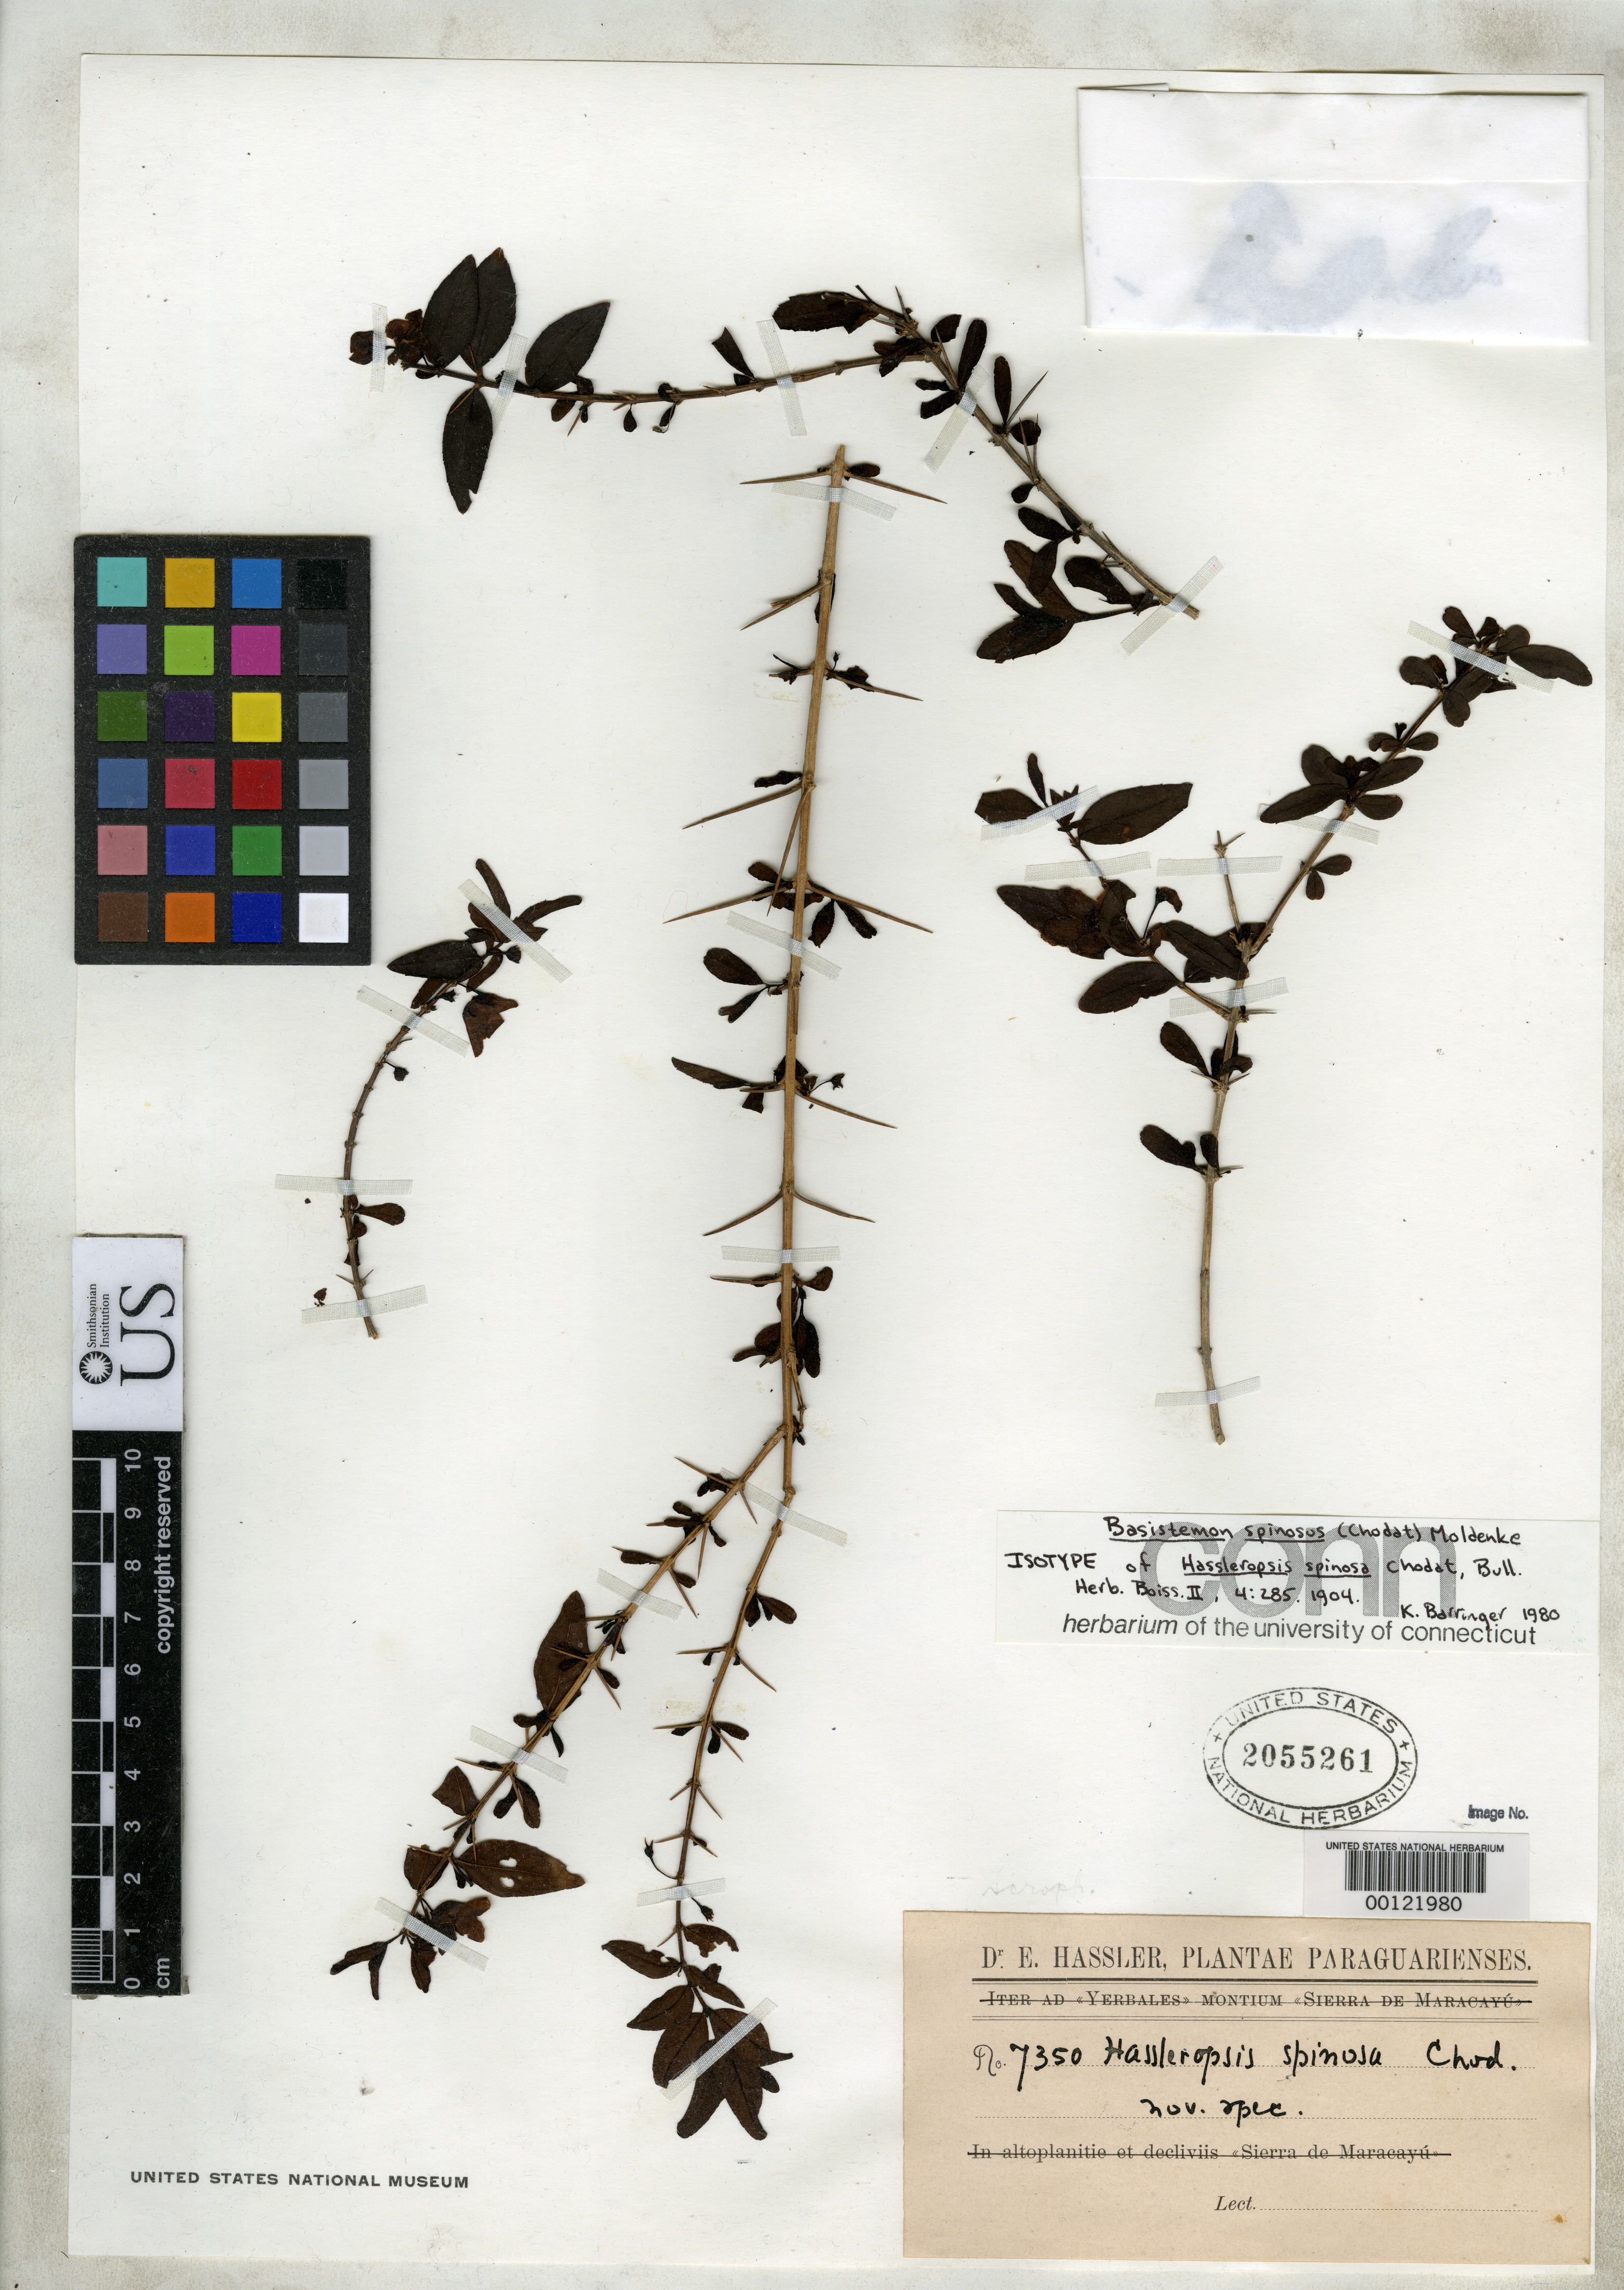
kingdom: Plantae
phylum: Tracheophyta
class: Magnoliopsida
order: Lamiales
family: Plantaginaceae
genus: Hassleropsis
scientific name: Hassleropsis spinosa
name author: Chodat in Chodat & Hassl.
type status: Isotype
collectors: E. Hassler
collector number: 7350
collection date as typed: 1885 to -- --- 1902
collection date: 1885/1902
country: Paraguay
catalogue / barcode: US 2055261